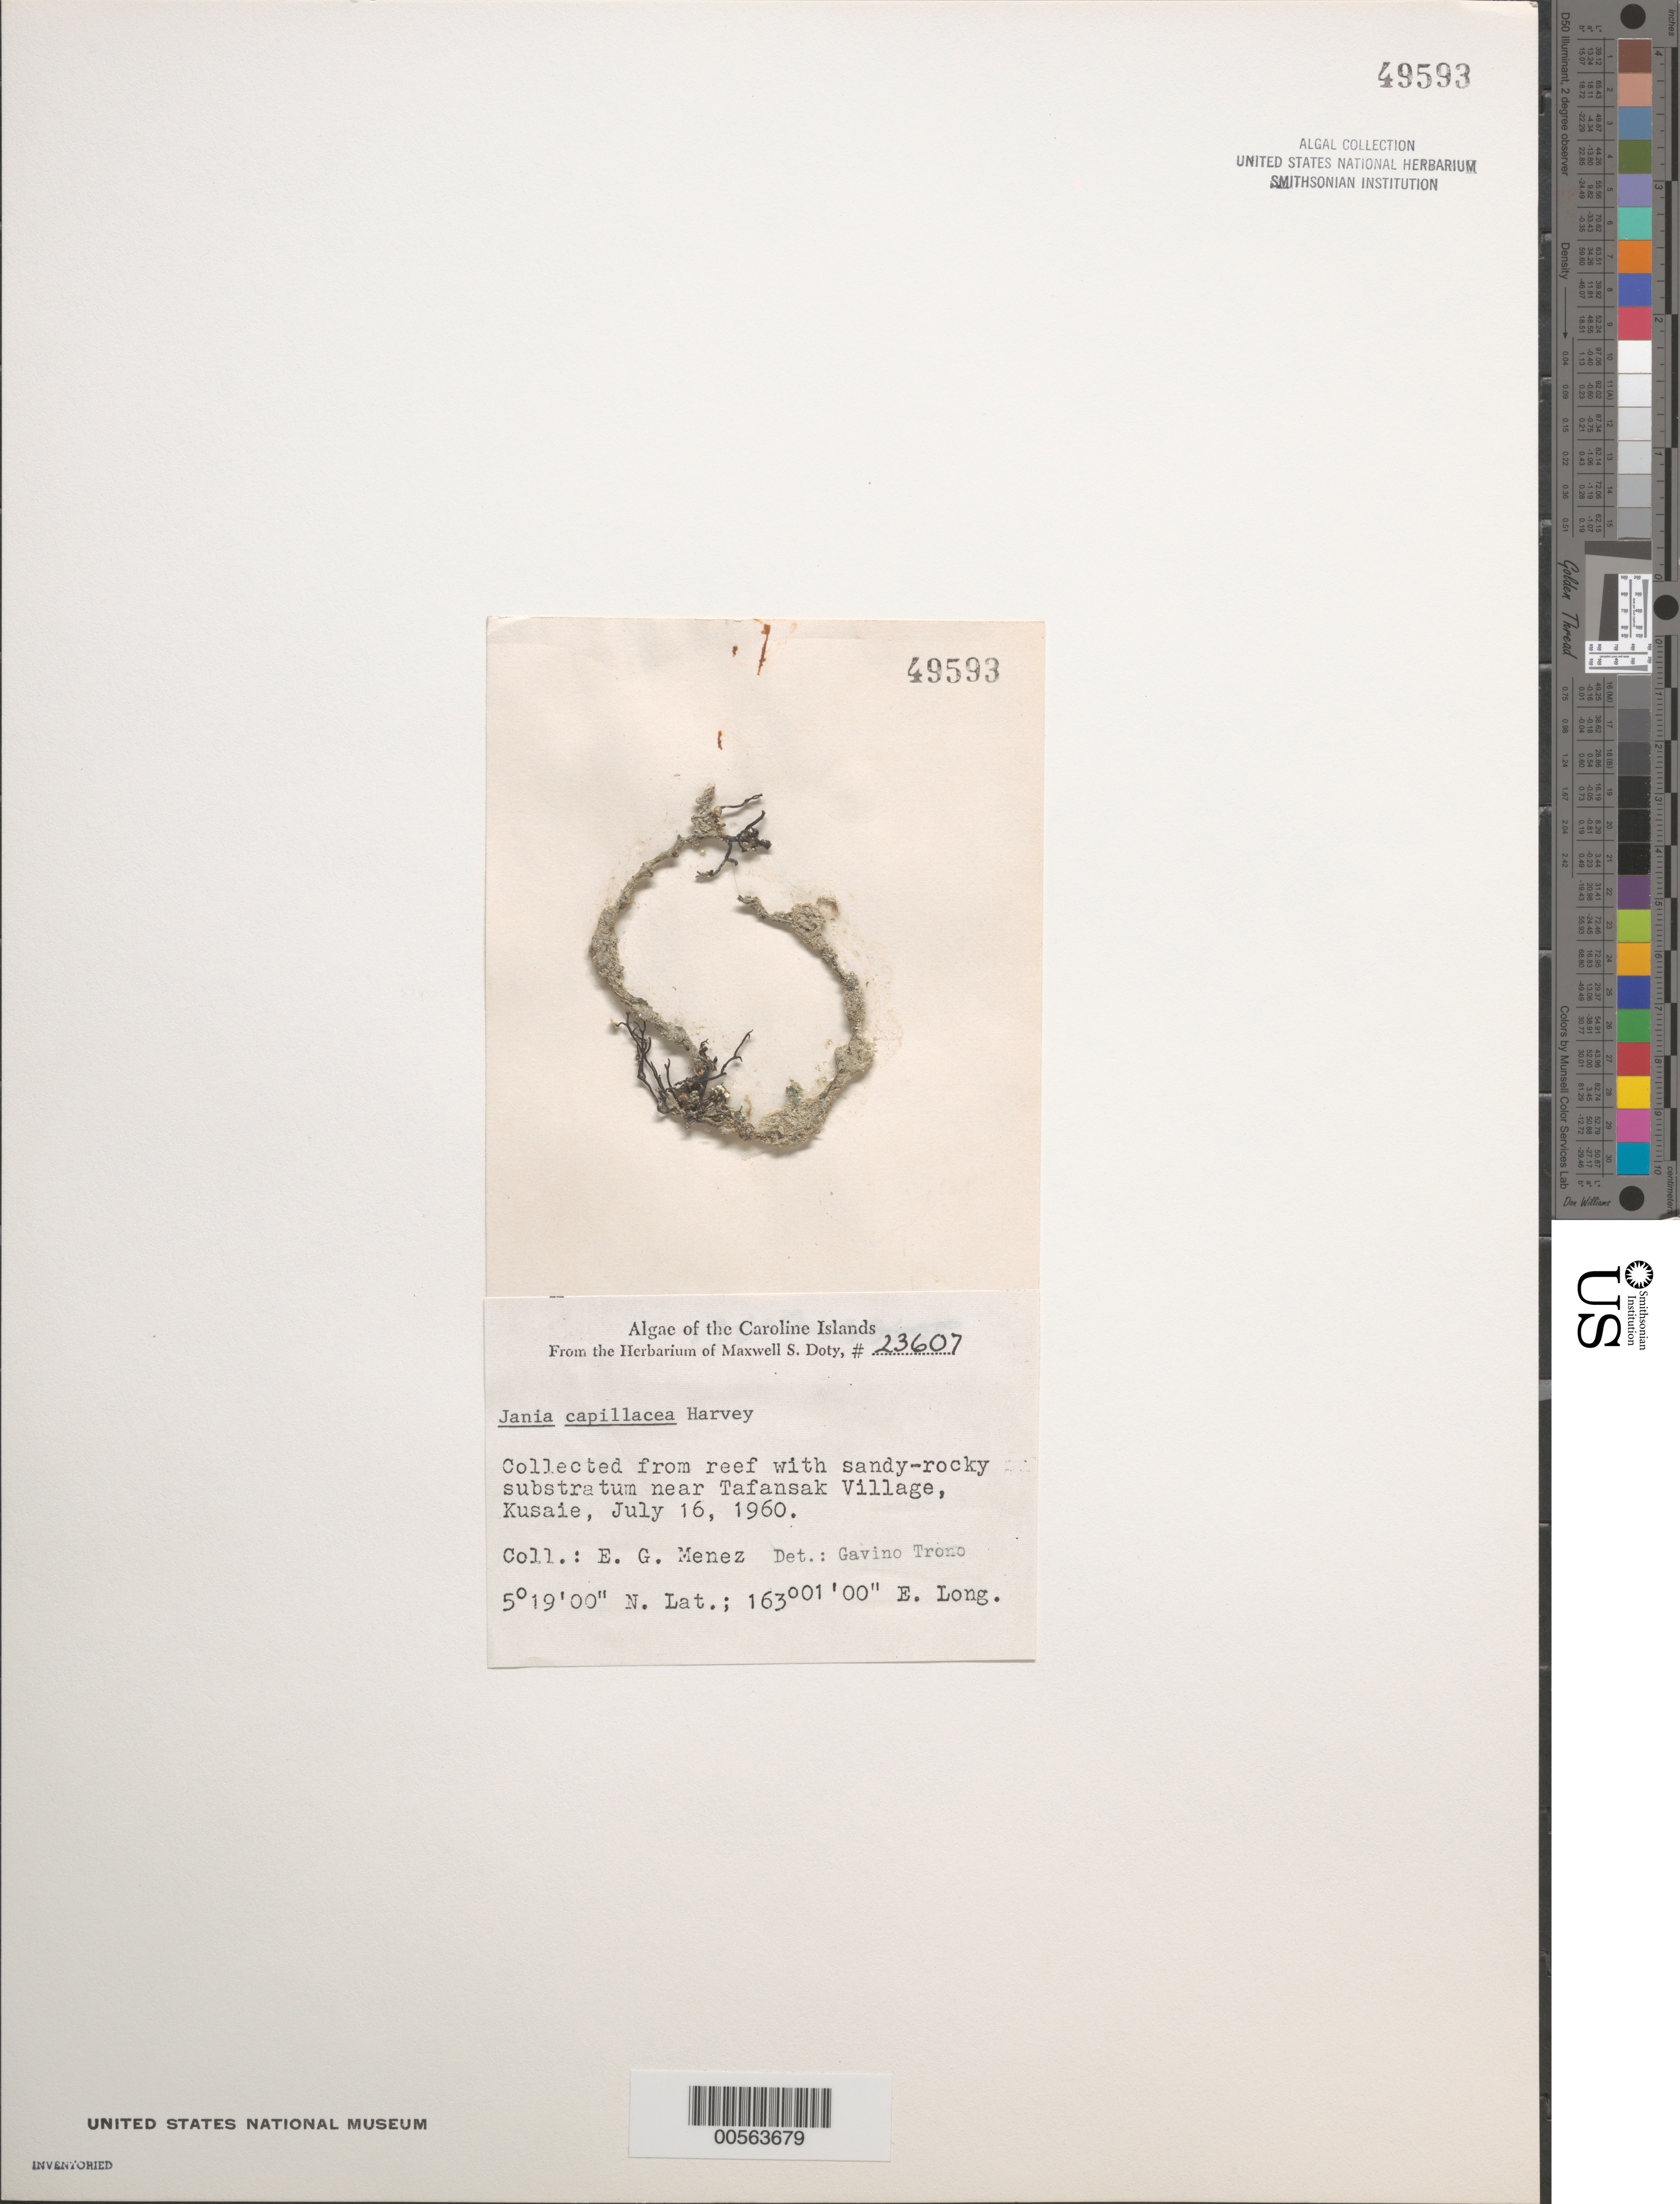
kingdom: Plantae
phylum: Rhodophyta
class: Florideophyceae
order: Corallinales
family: Corallinaceae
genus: Jania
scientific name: Jania capillacea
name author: Harv.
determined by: Trono, Gavino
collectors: Meñez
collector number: MSD 23607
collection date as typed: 16 Jul 1960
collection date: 1960-07-16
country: Micronesia, Federated States of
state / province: Kosrae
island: Kosrae [Kusaie]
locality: Reef near Tafansak village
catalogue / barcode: US 49593